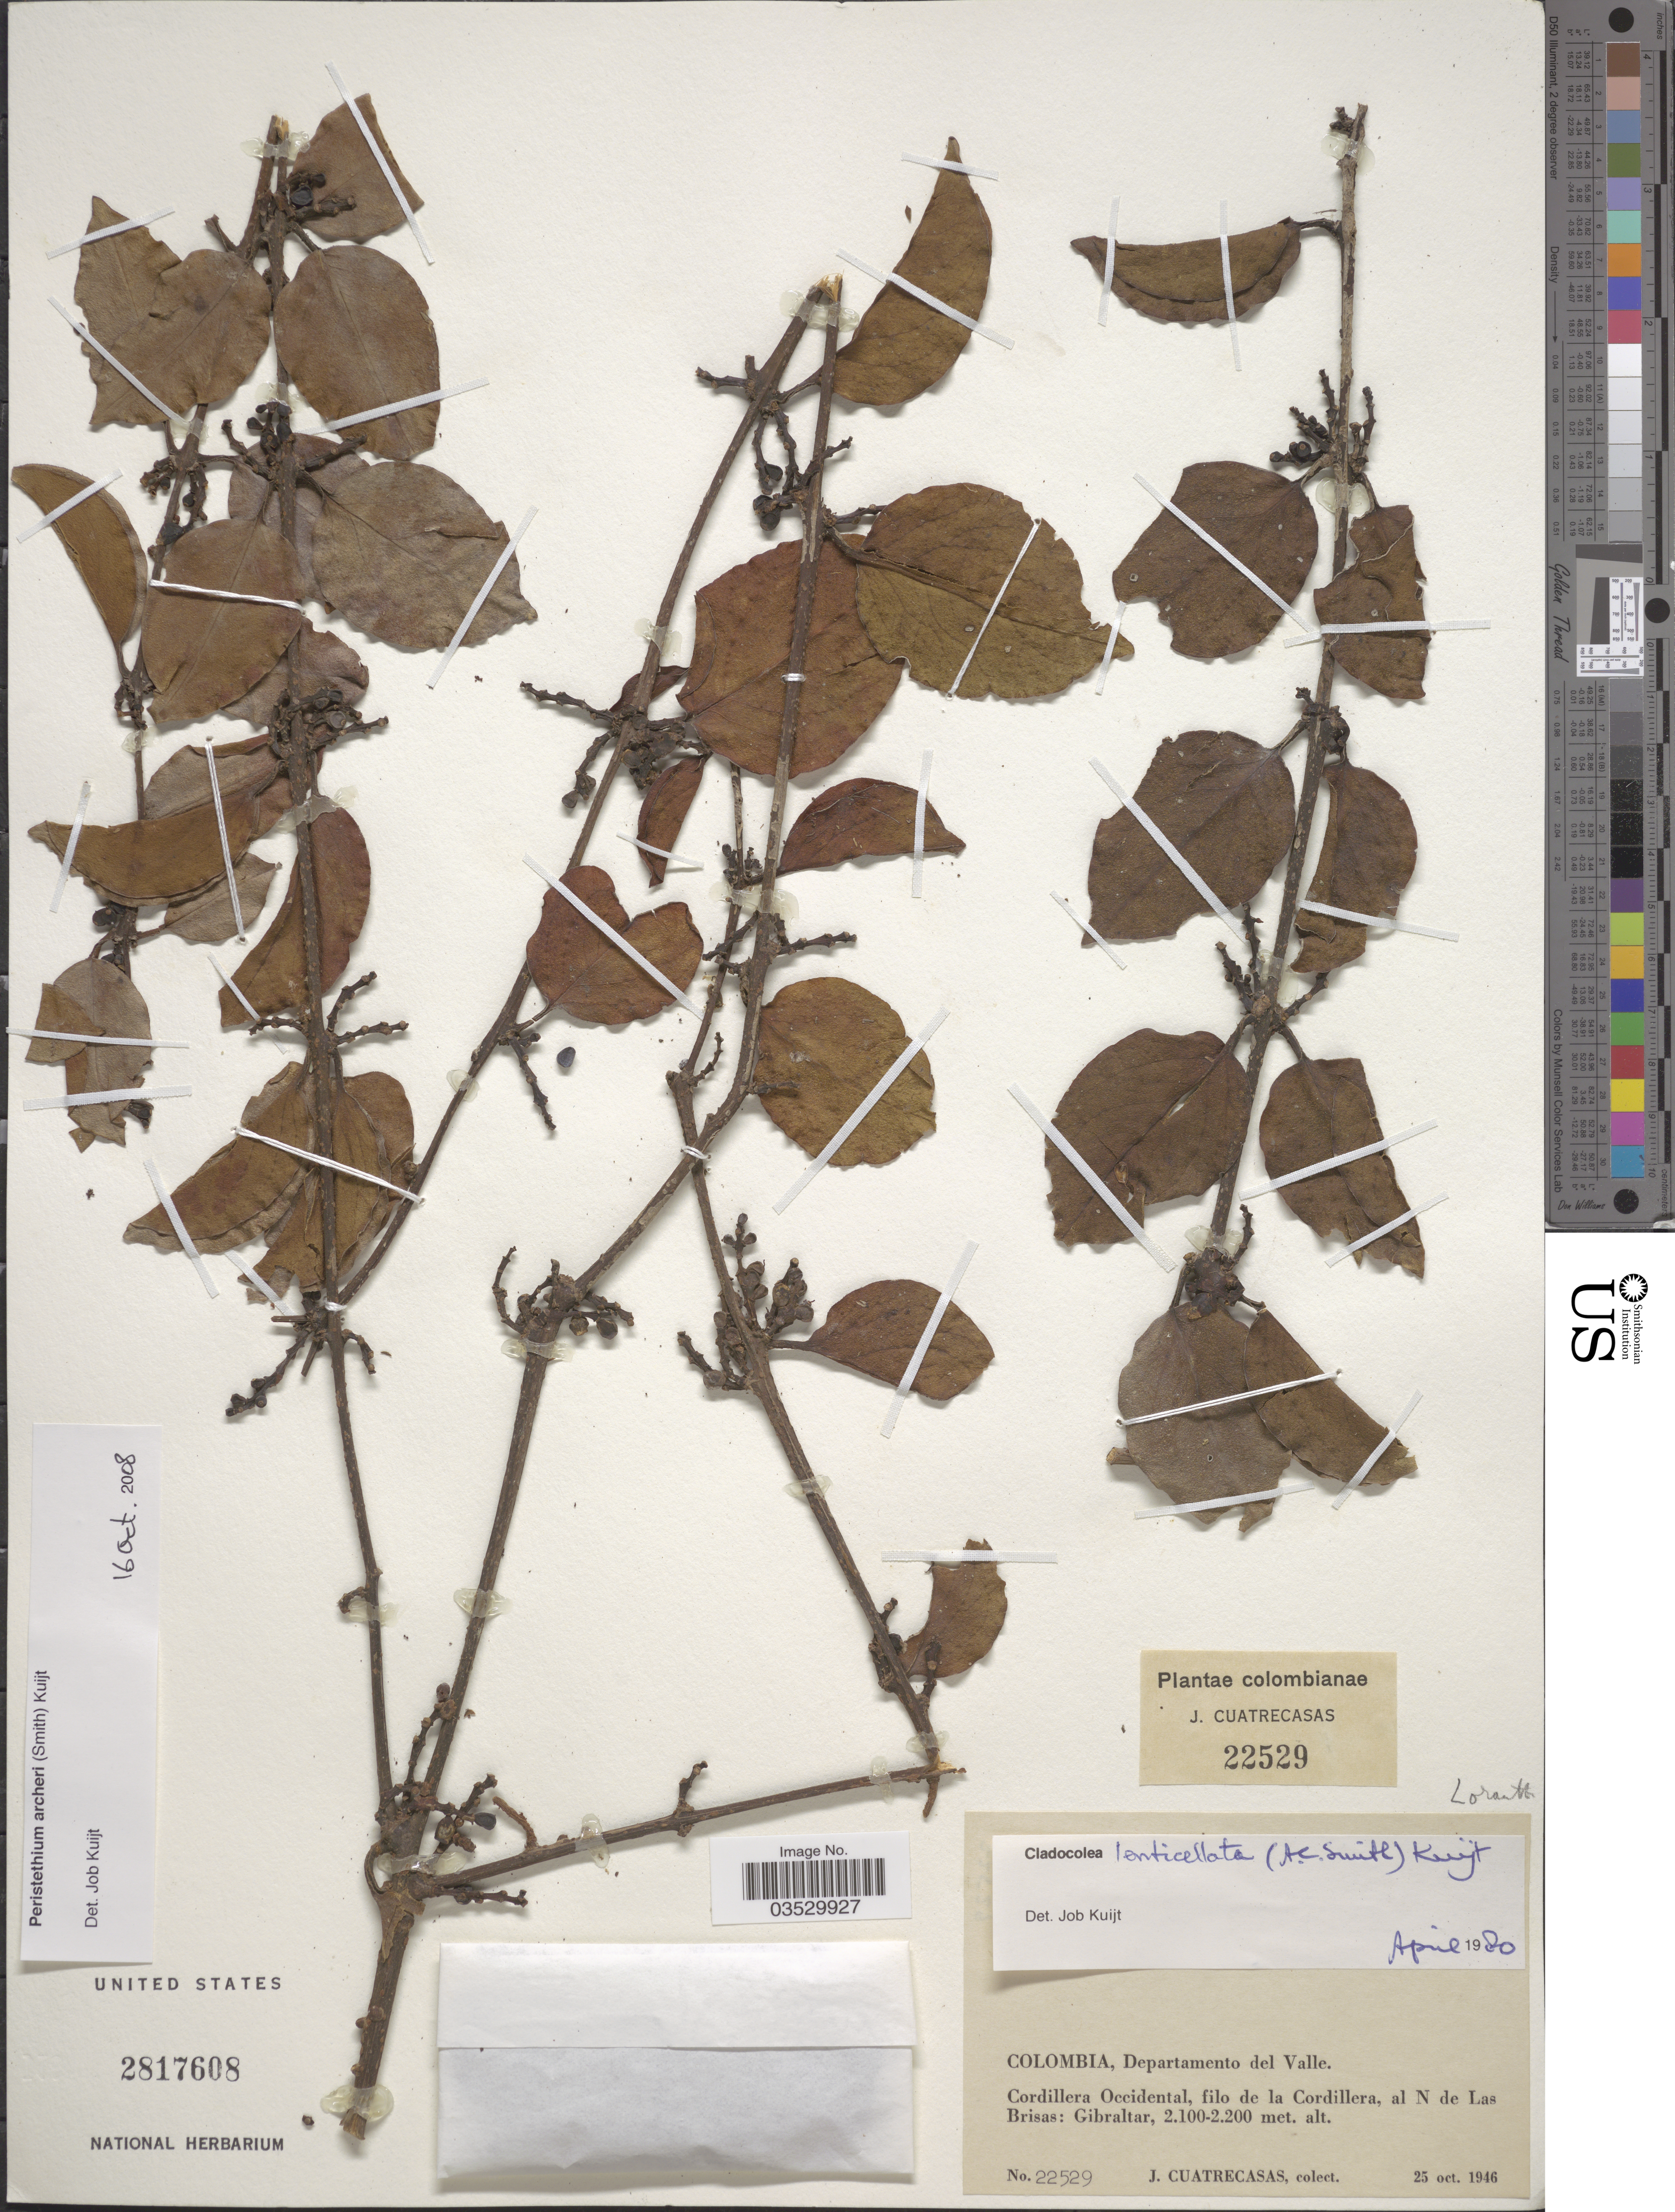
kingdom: Plantae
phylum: Tracheophyta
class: Magnoliopsida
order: Santalales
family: Loranthaceae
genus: Peristethium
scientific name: Peristethium archeri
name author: (A.C. Sm.) Kuijt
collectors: J. Cuatrecasas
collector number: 22529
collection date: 1946-10-25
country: Colombia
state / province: Valle del Cauca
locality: Departamento del Valle. Cordillera Occidental, filo de la Cordillera, al N de Las Brisas: Gibraltar.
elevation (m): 2100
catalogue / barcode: US 2817608